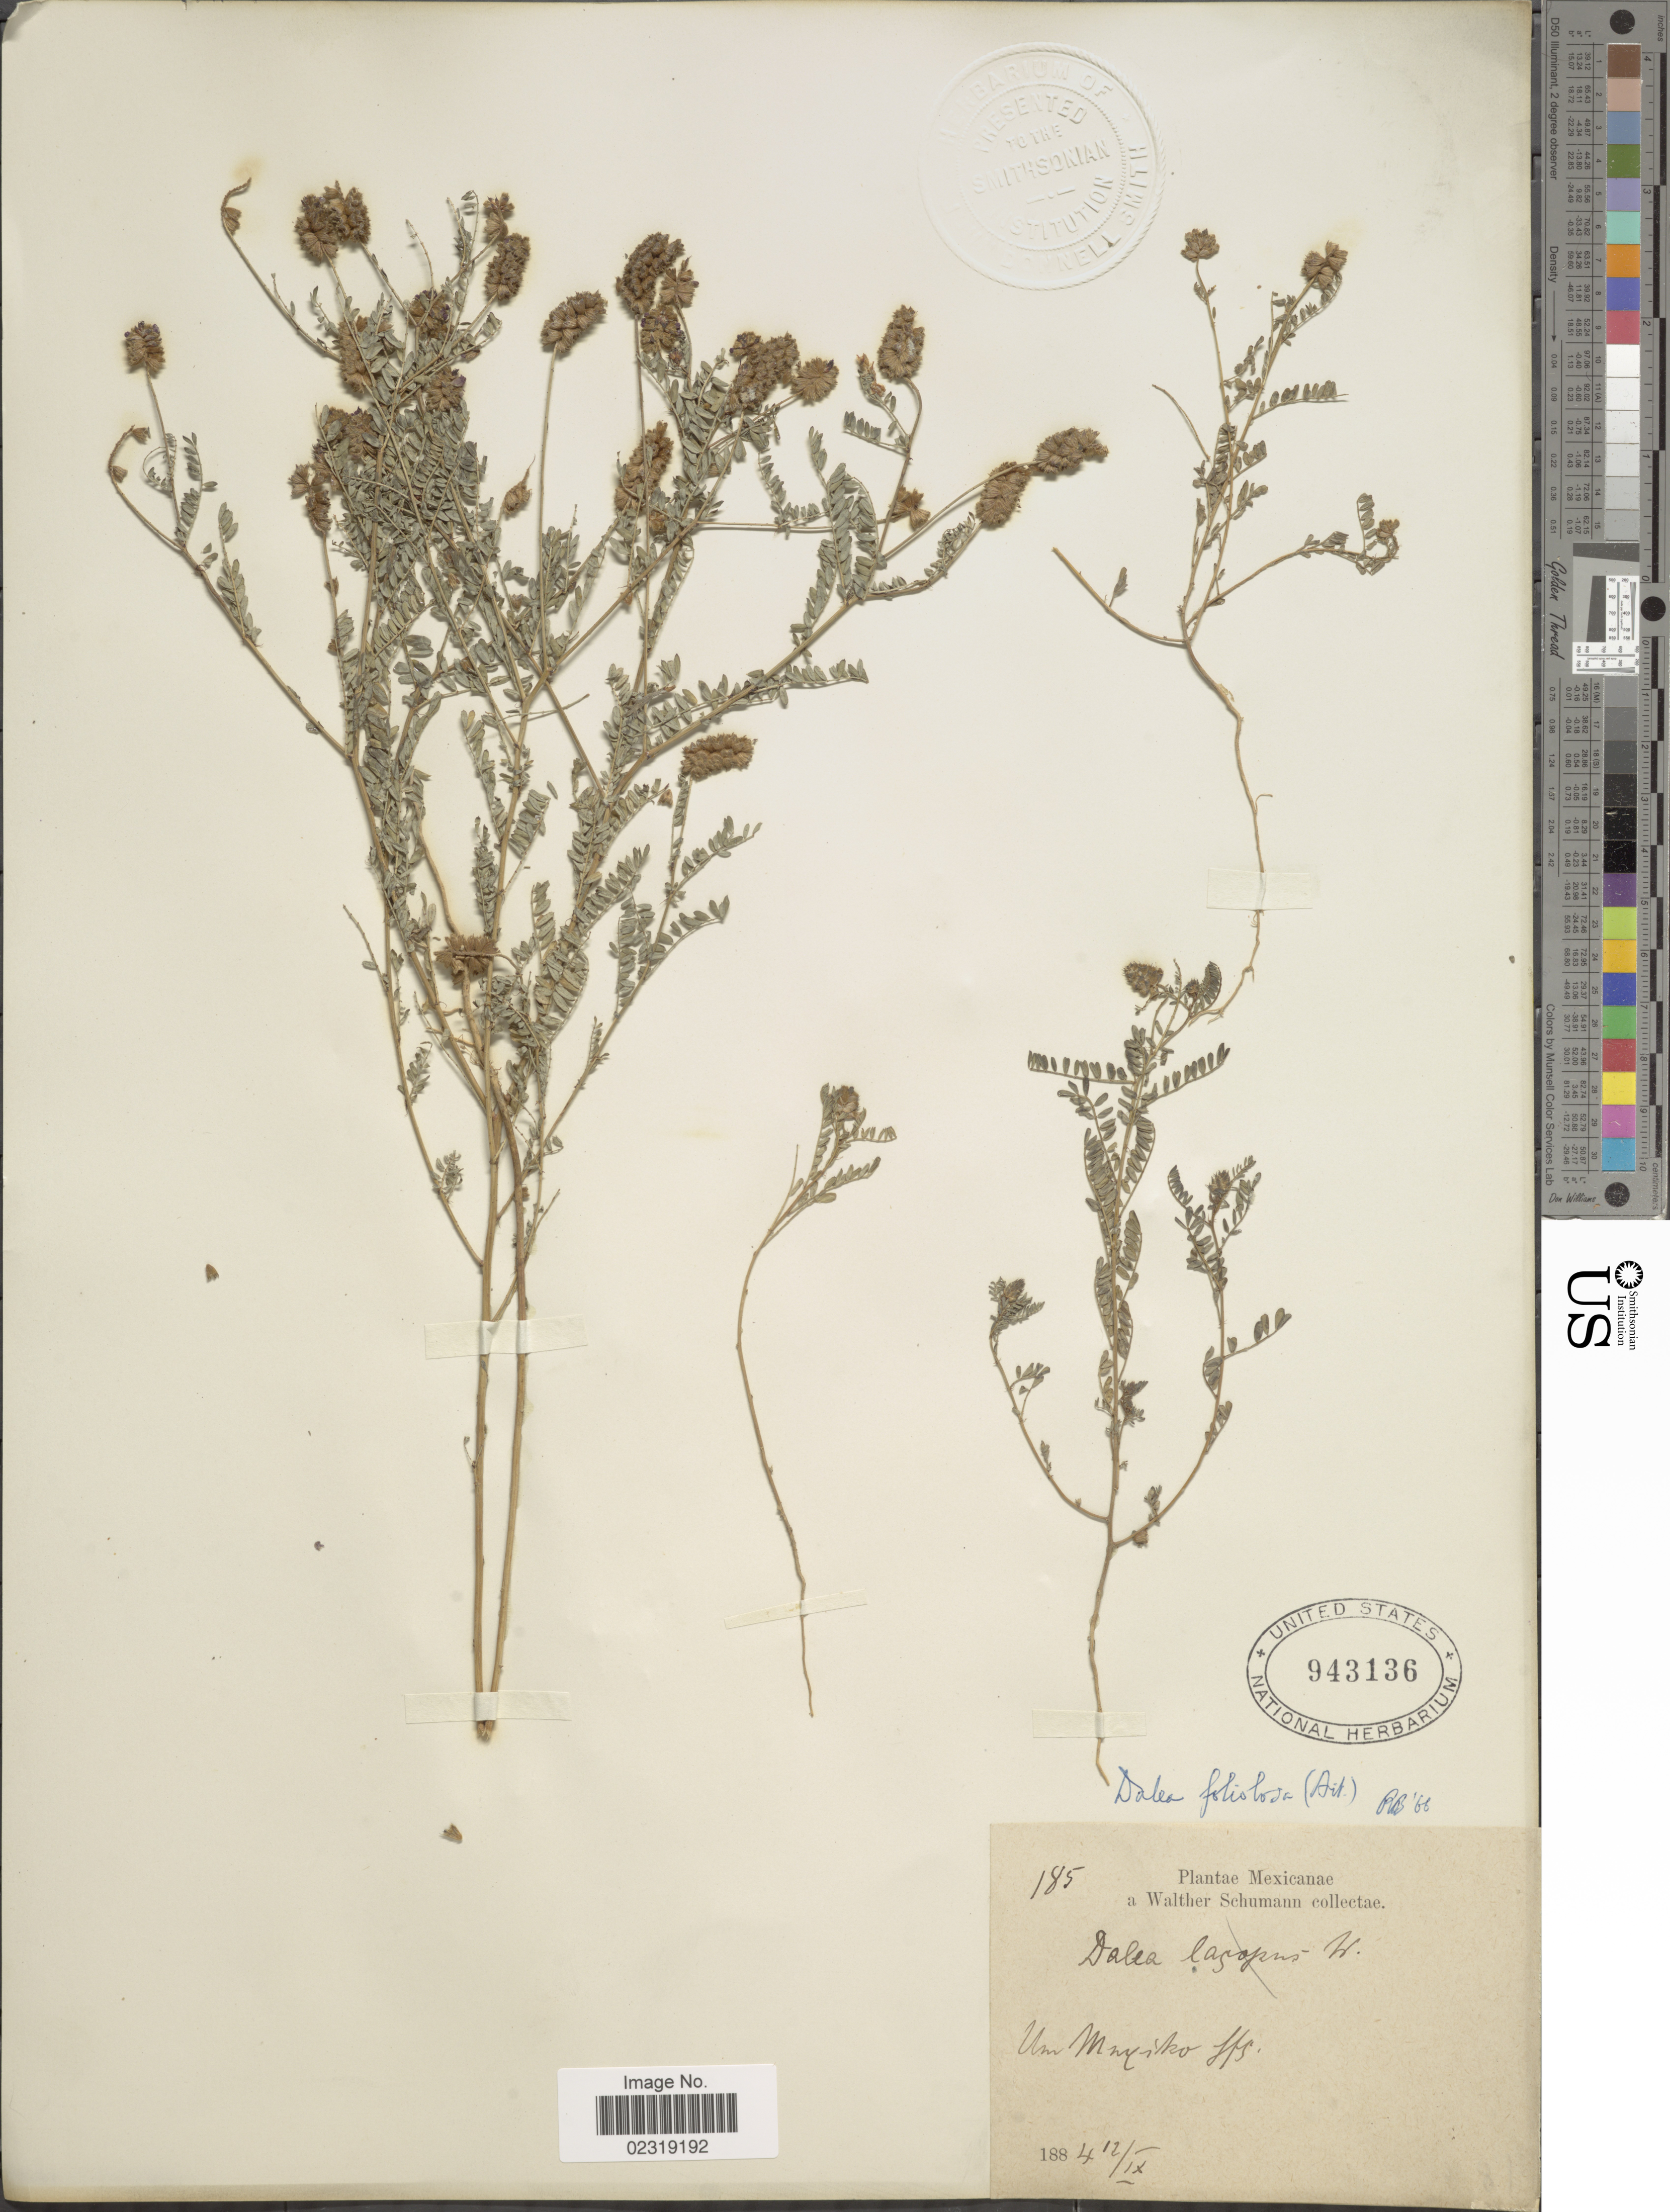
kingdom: Plantae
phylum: Tracheophyta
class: Magnoliopsida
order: Fabales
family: Fabaceae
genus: Dalea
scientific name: Dalea foliolosa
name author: (Aiton) Barneby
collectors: W. Schumann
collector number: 185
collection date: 1884-09-12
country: Mexico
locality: Um Mexiko.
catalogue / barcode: US 943136